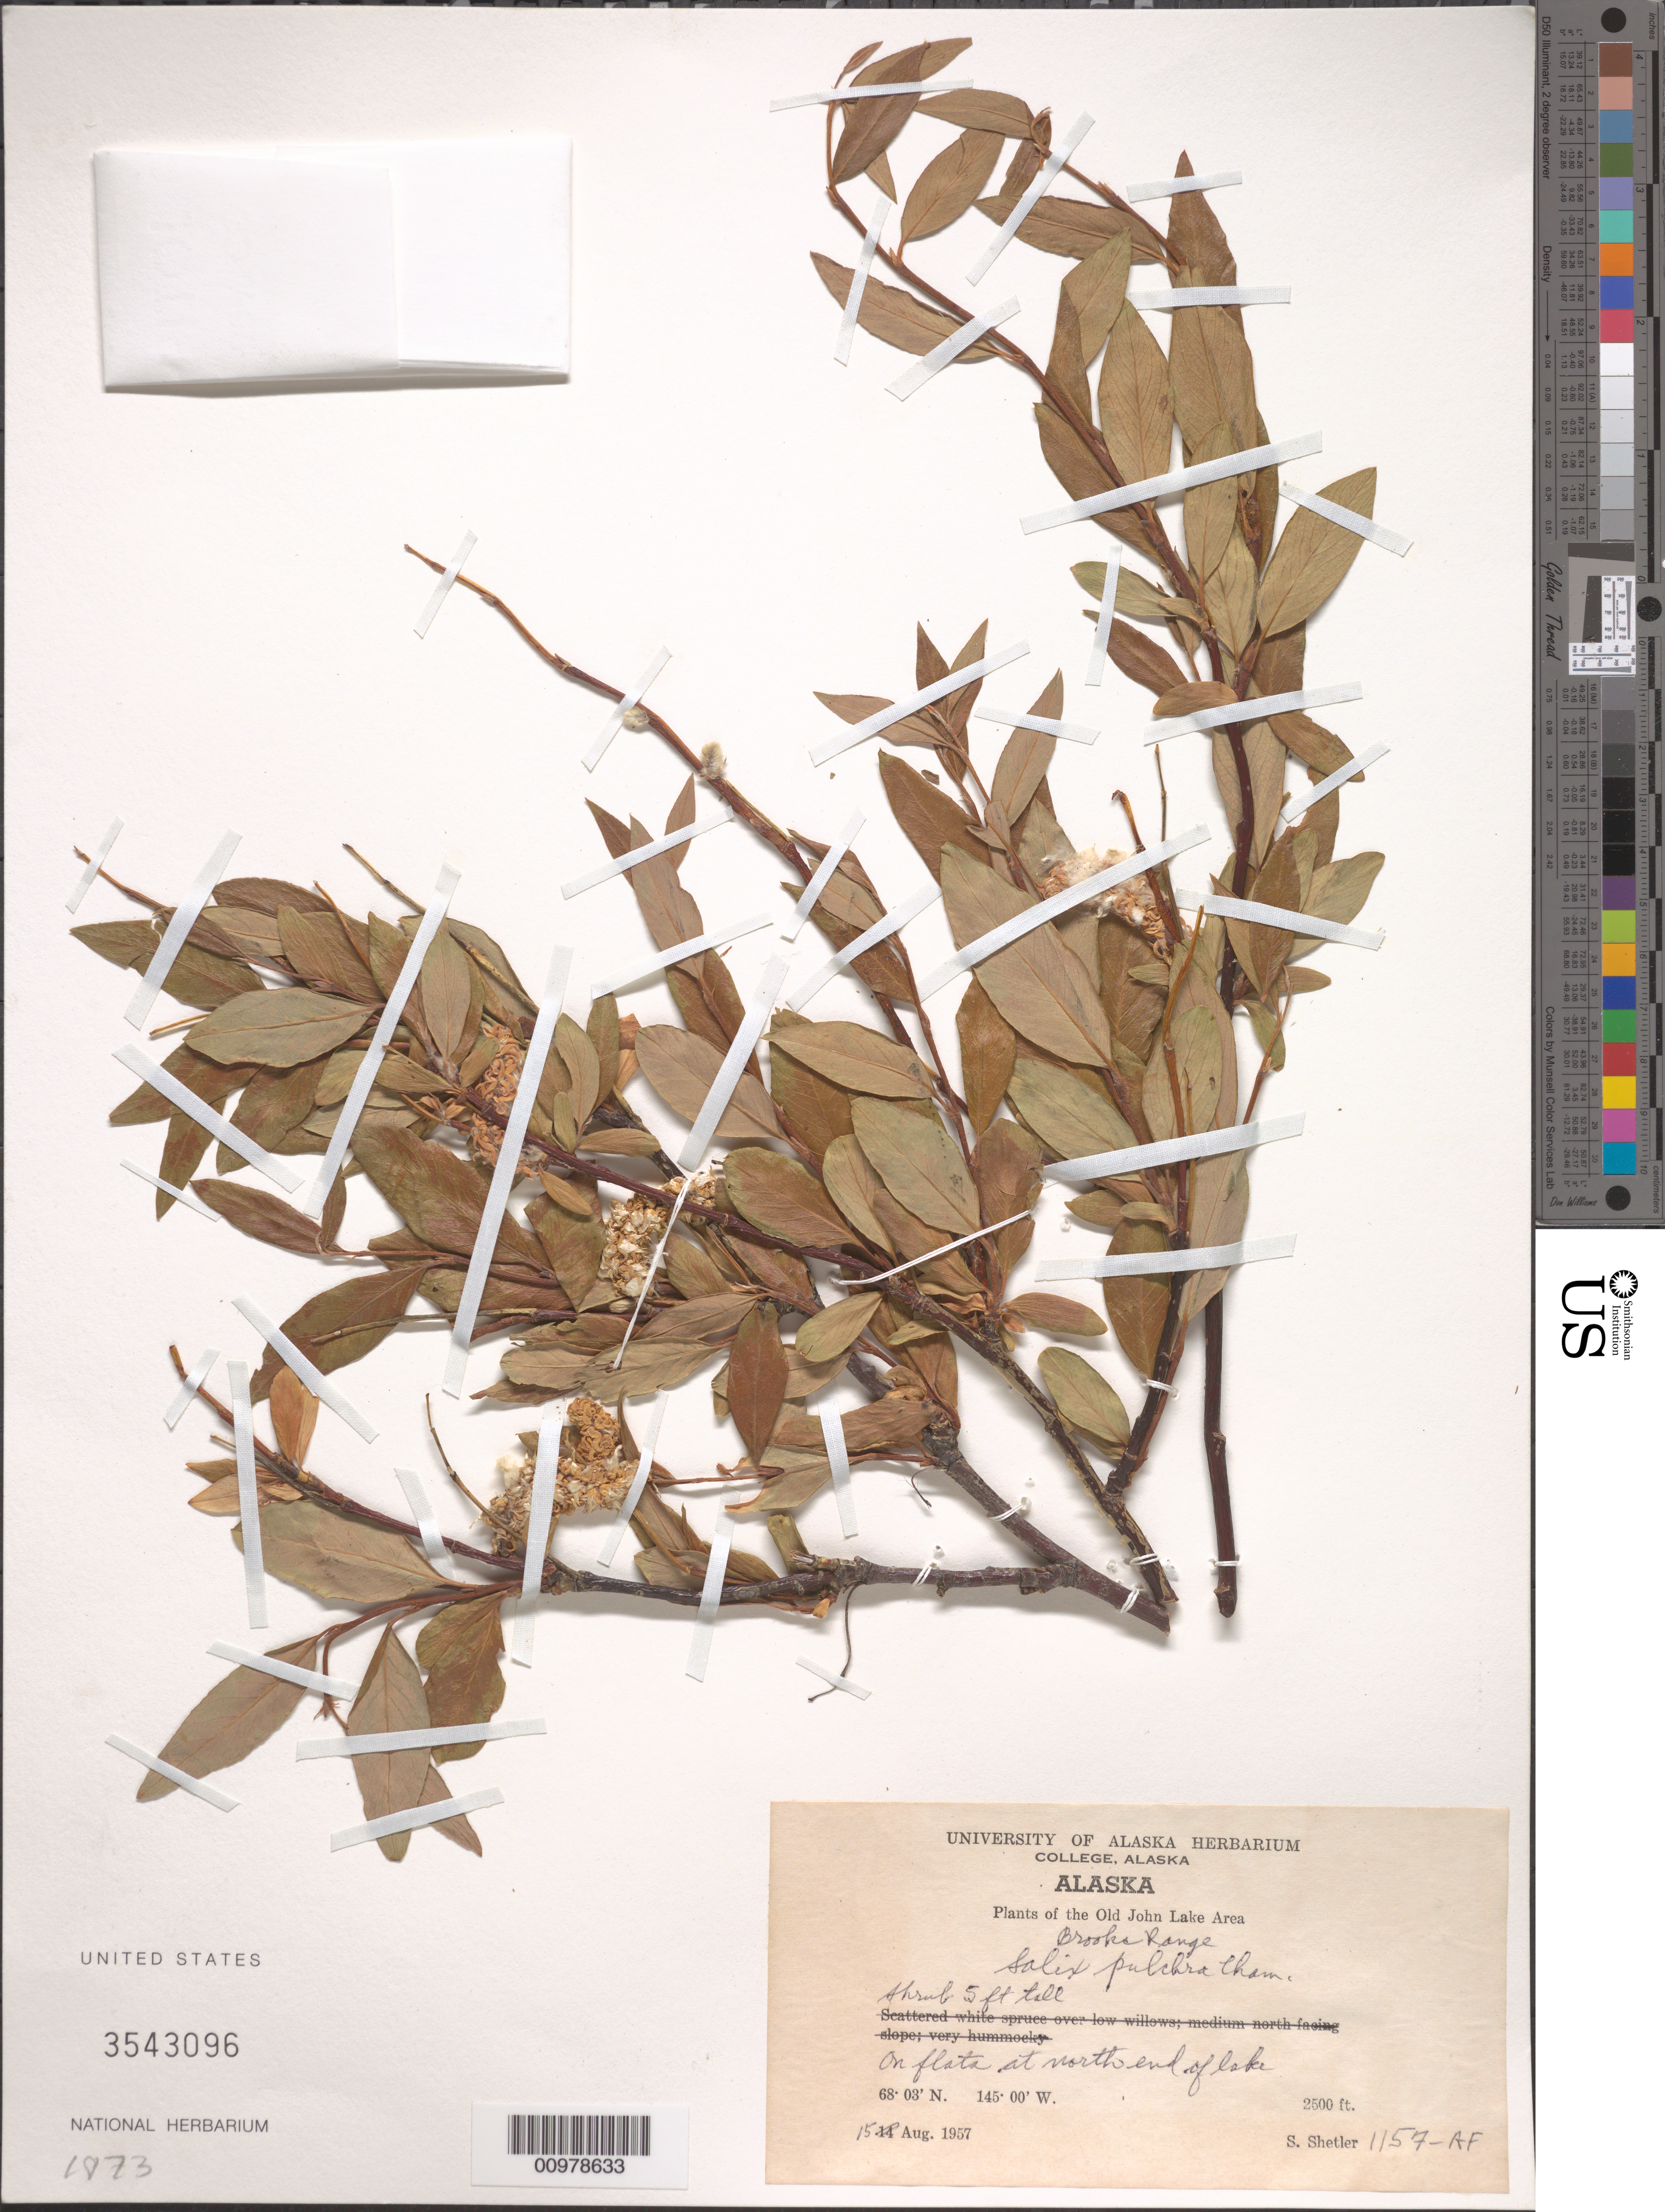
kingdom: Plantae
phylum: Tracheophyta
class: Magnoliopsida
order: Malpighiales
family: Salicaceae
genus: Salix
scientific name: Salix pulchra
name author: Cham.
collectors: S. Shetler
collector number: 1157-AF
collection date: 1957-08-15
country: United States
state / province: Alaska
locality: The Old John Lake Area. Brooks Range. On flats at north end of lake.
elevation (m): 762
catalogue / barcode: US 3543096